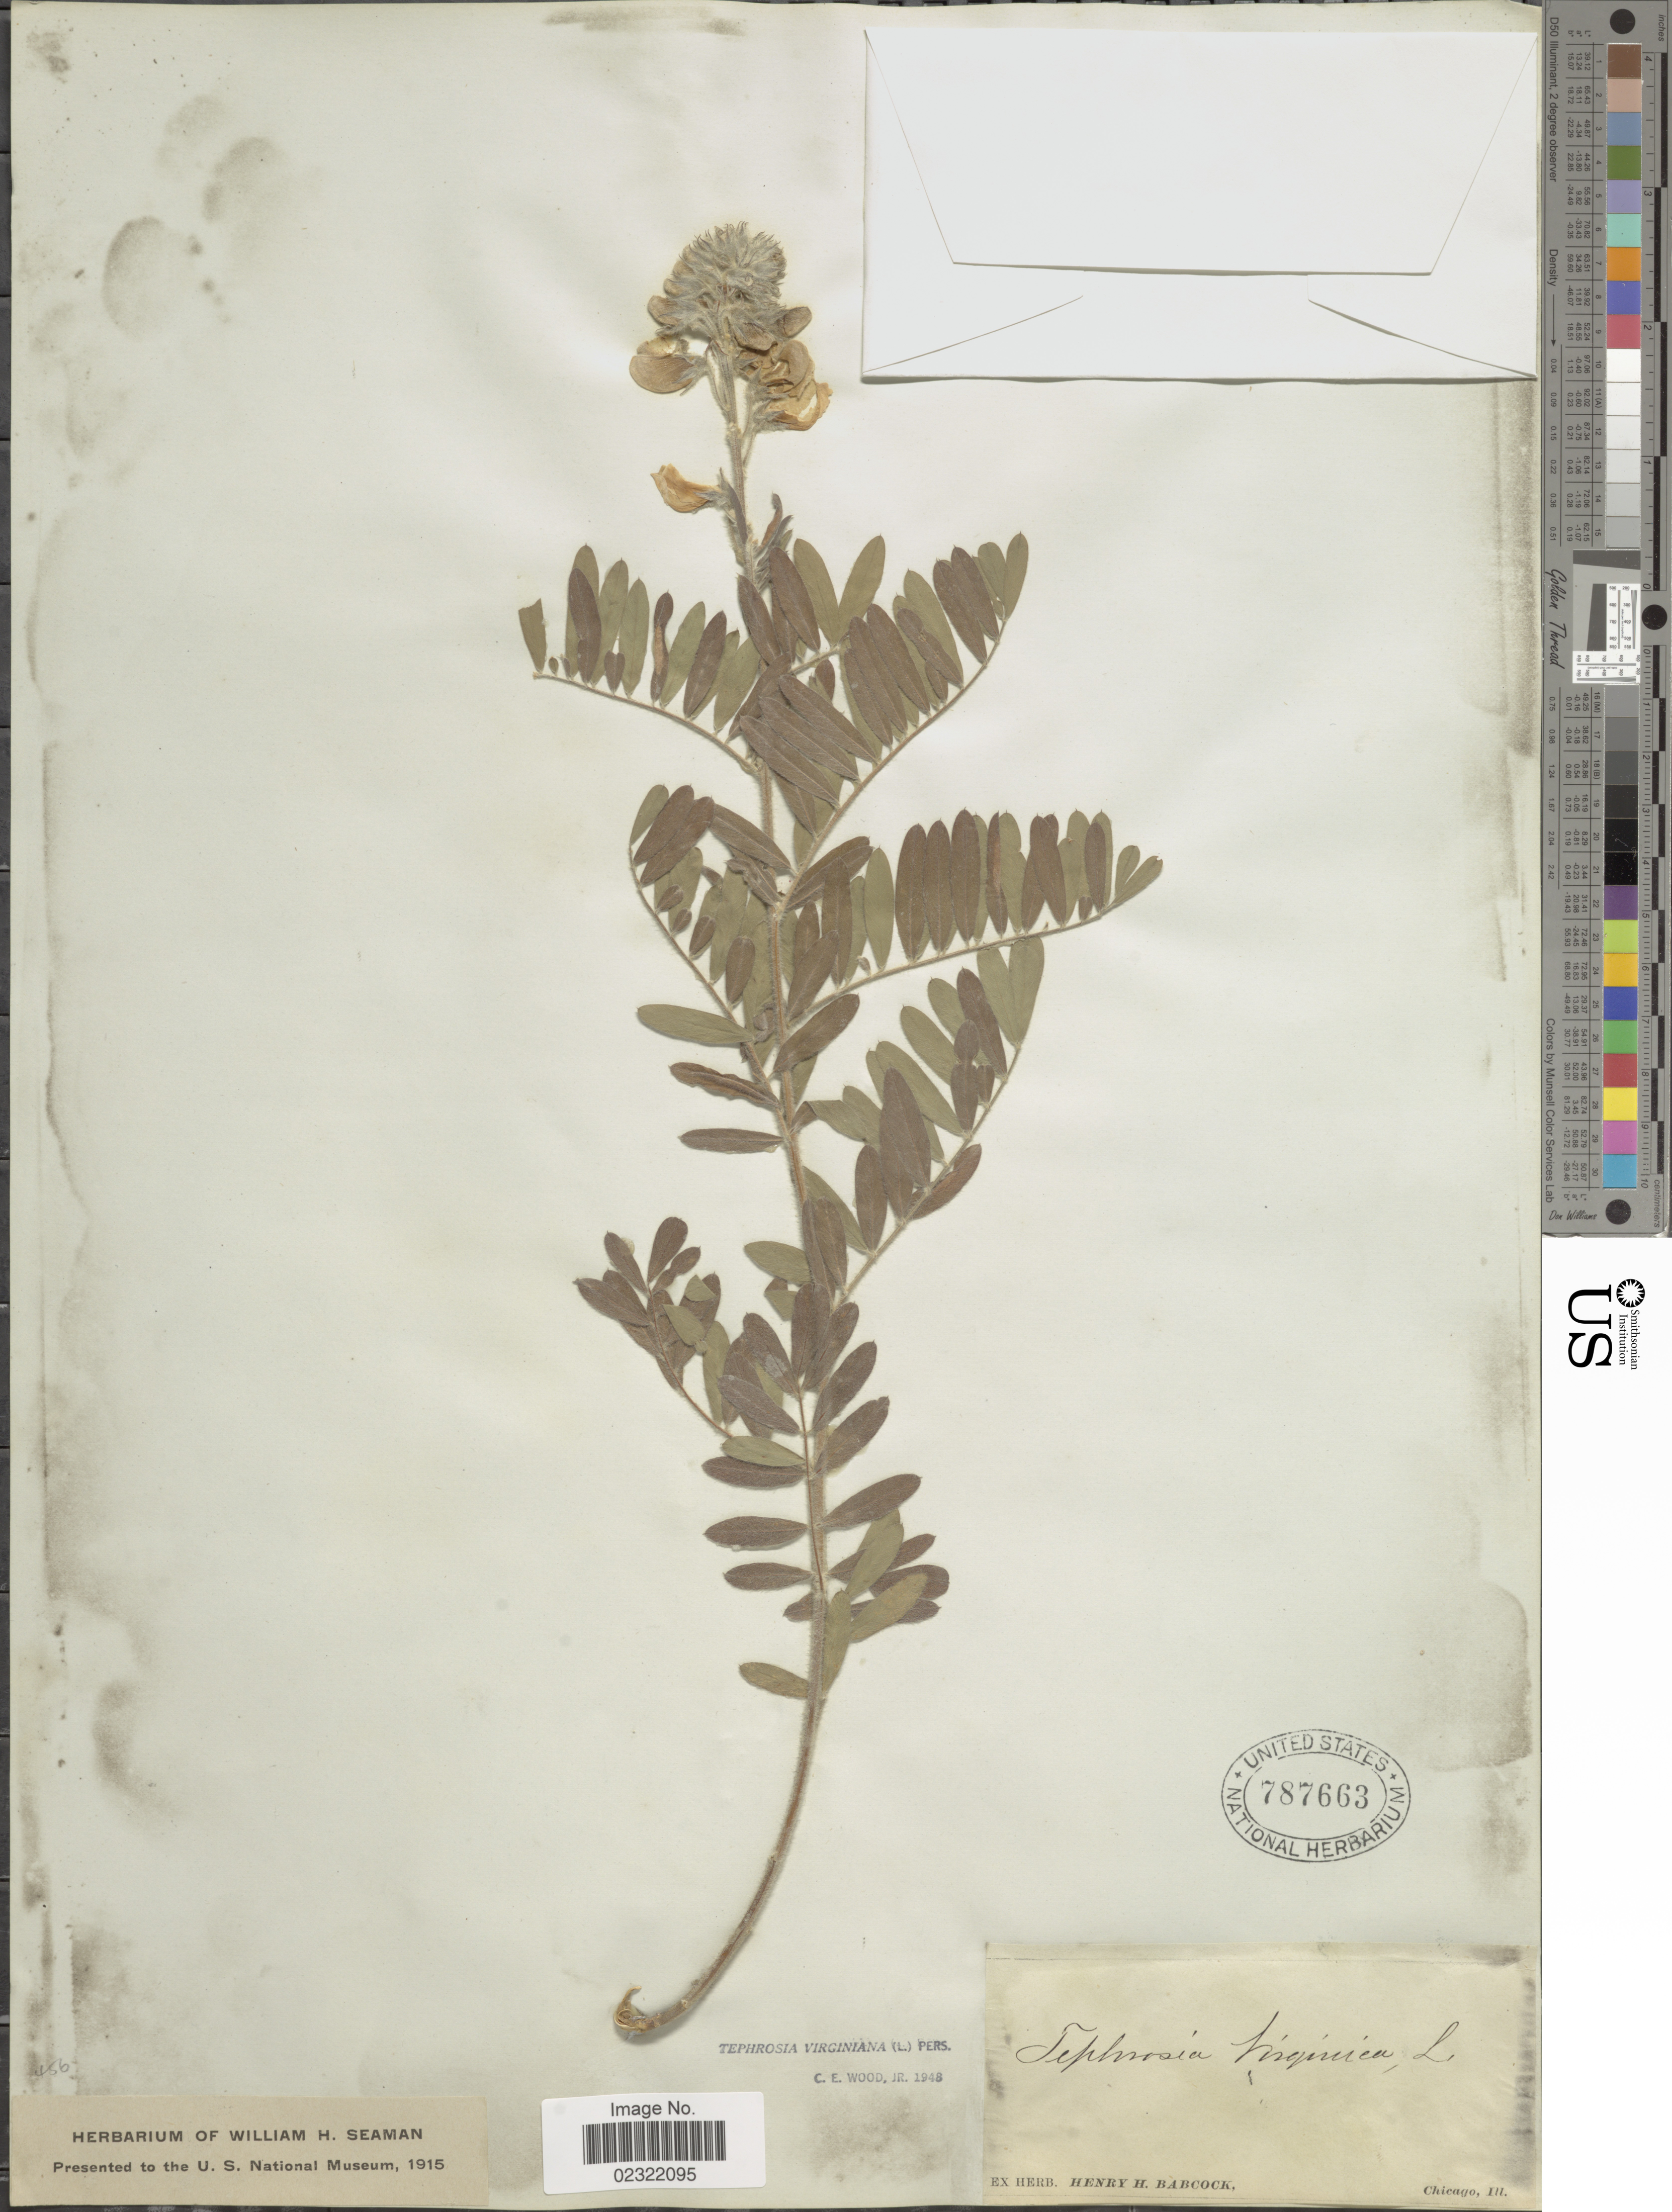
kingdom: Plantae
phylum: Tracheophyta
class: Magnoliopsida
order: Fabales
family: Fabaceae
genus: Tephrosia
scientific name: Tephrosia virginiana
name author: (L.) Pers.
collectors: ex herb. Henry Homes Babcock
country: United States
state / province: Illinois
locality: Chicago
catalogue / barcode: US 787663